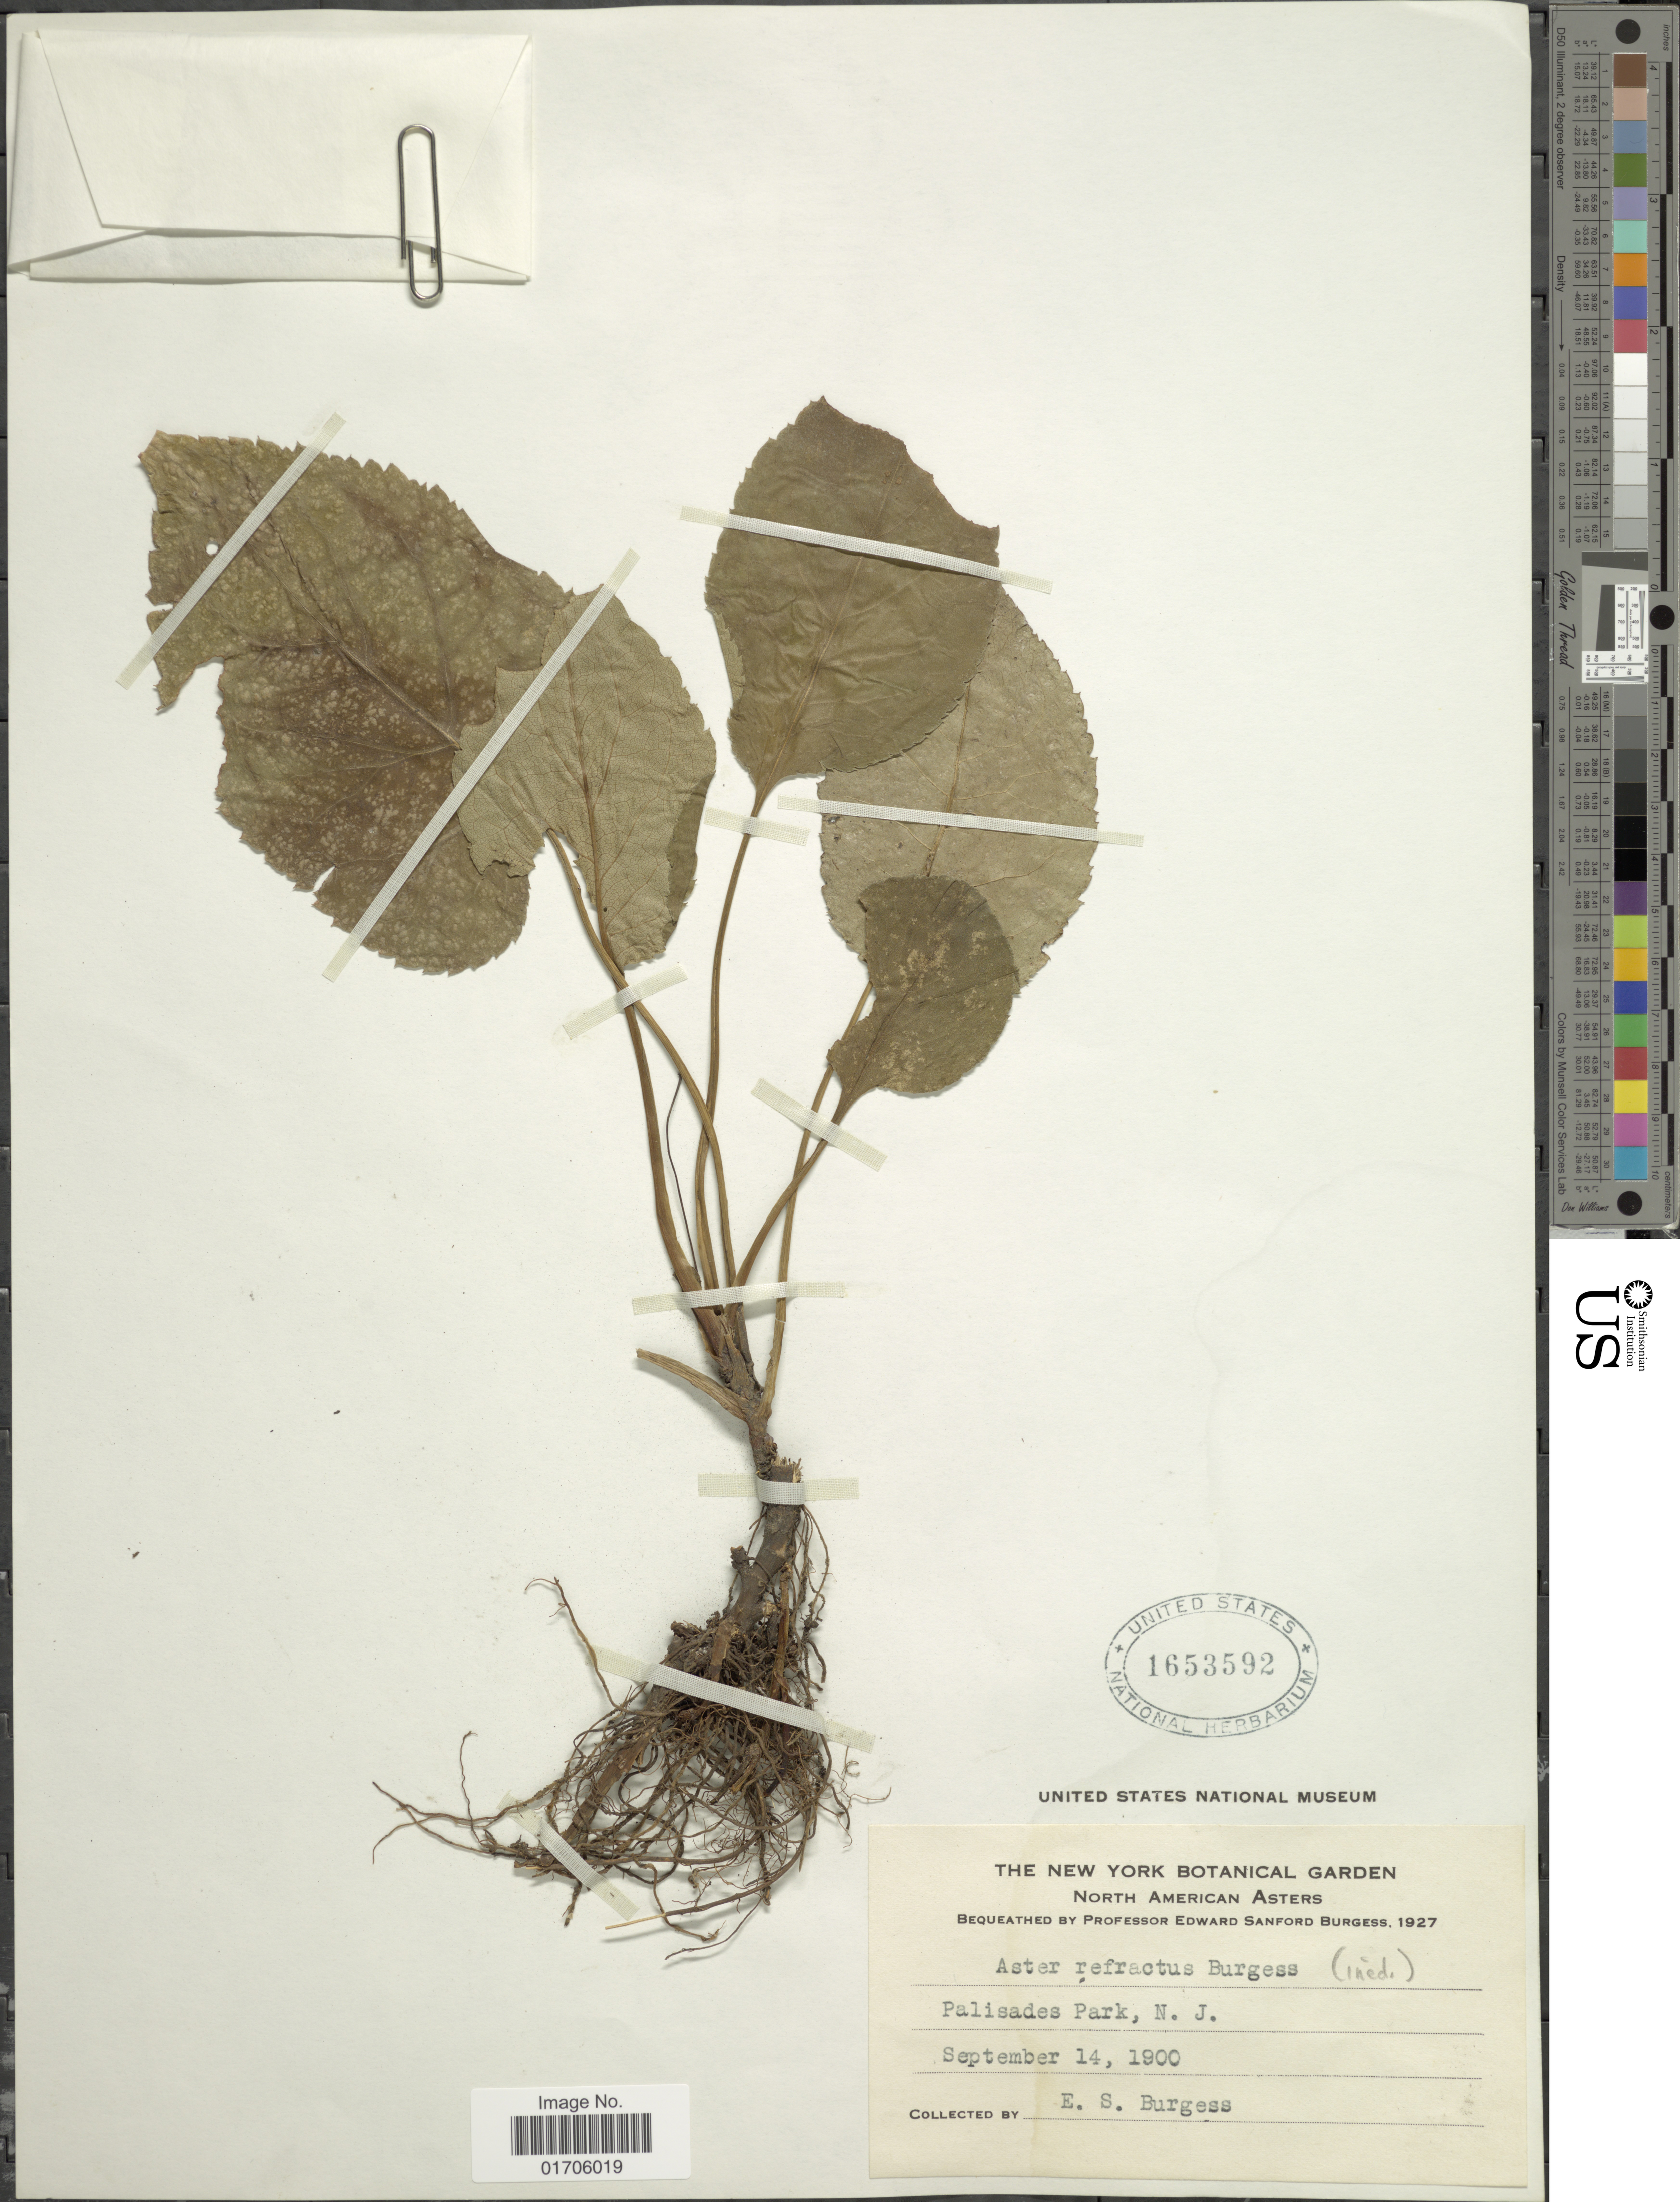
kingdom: Plantae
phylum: Tracheophyta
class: Magnoliopsida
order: Asterales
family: Asteraceae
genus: Eurybia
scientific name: Eurybia sp.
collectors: E. Burgess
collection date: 1900-09-14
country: United States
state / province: New Jersey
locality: Palisades Park, N.J.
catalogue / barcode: US 1653592